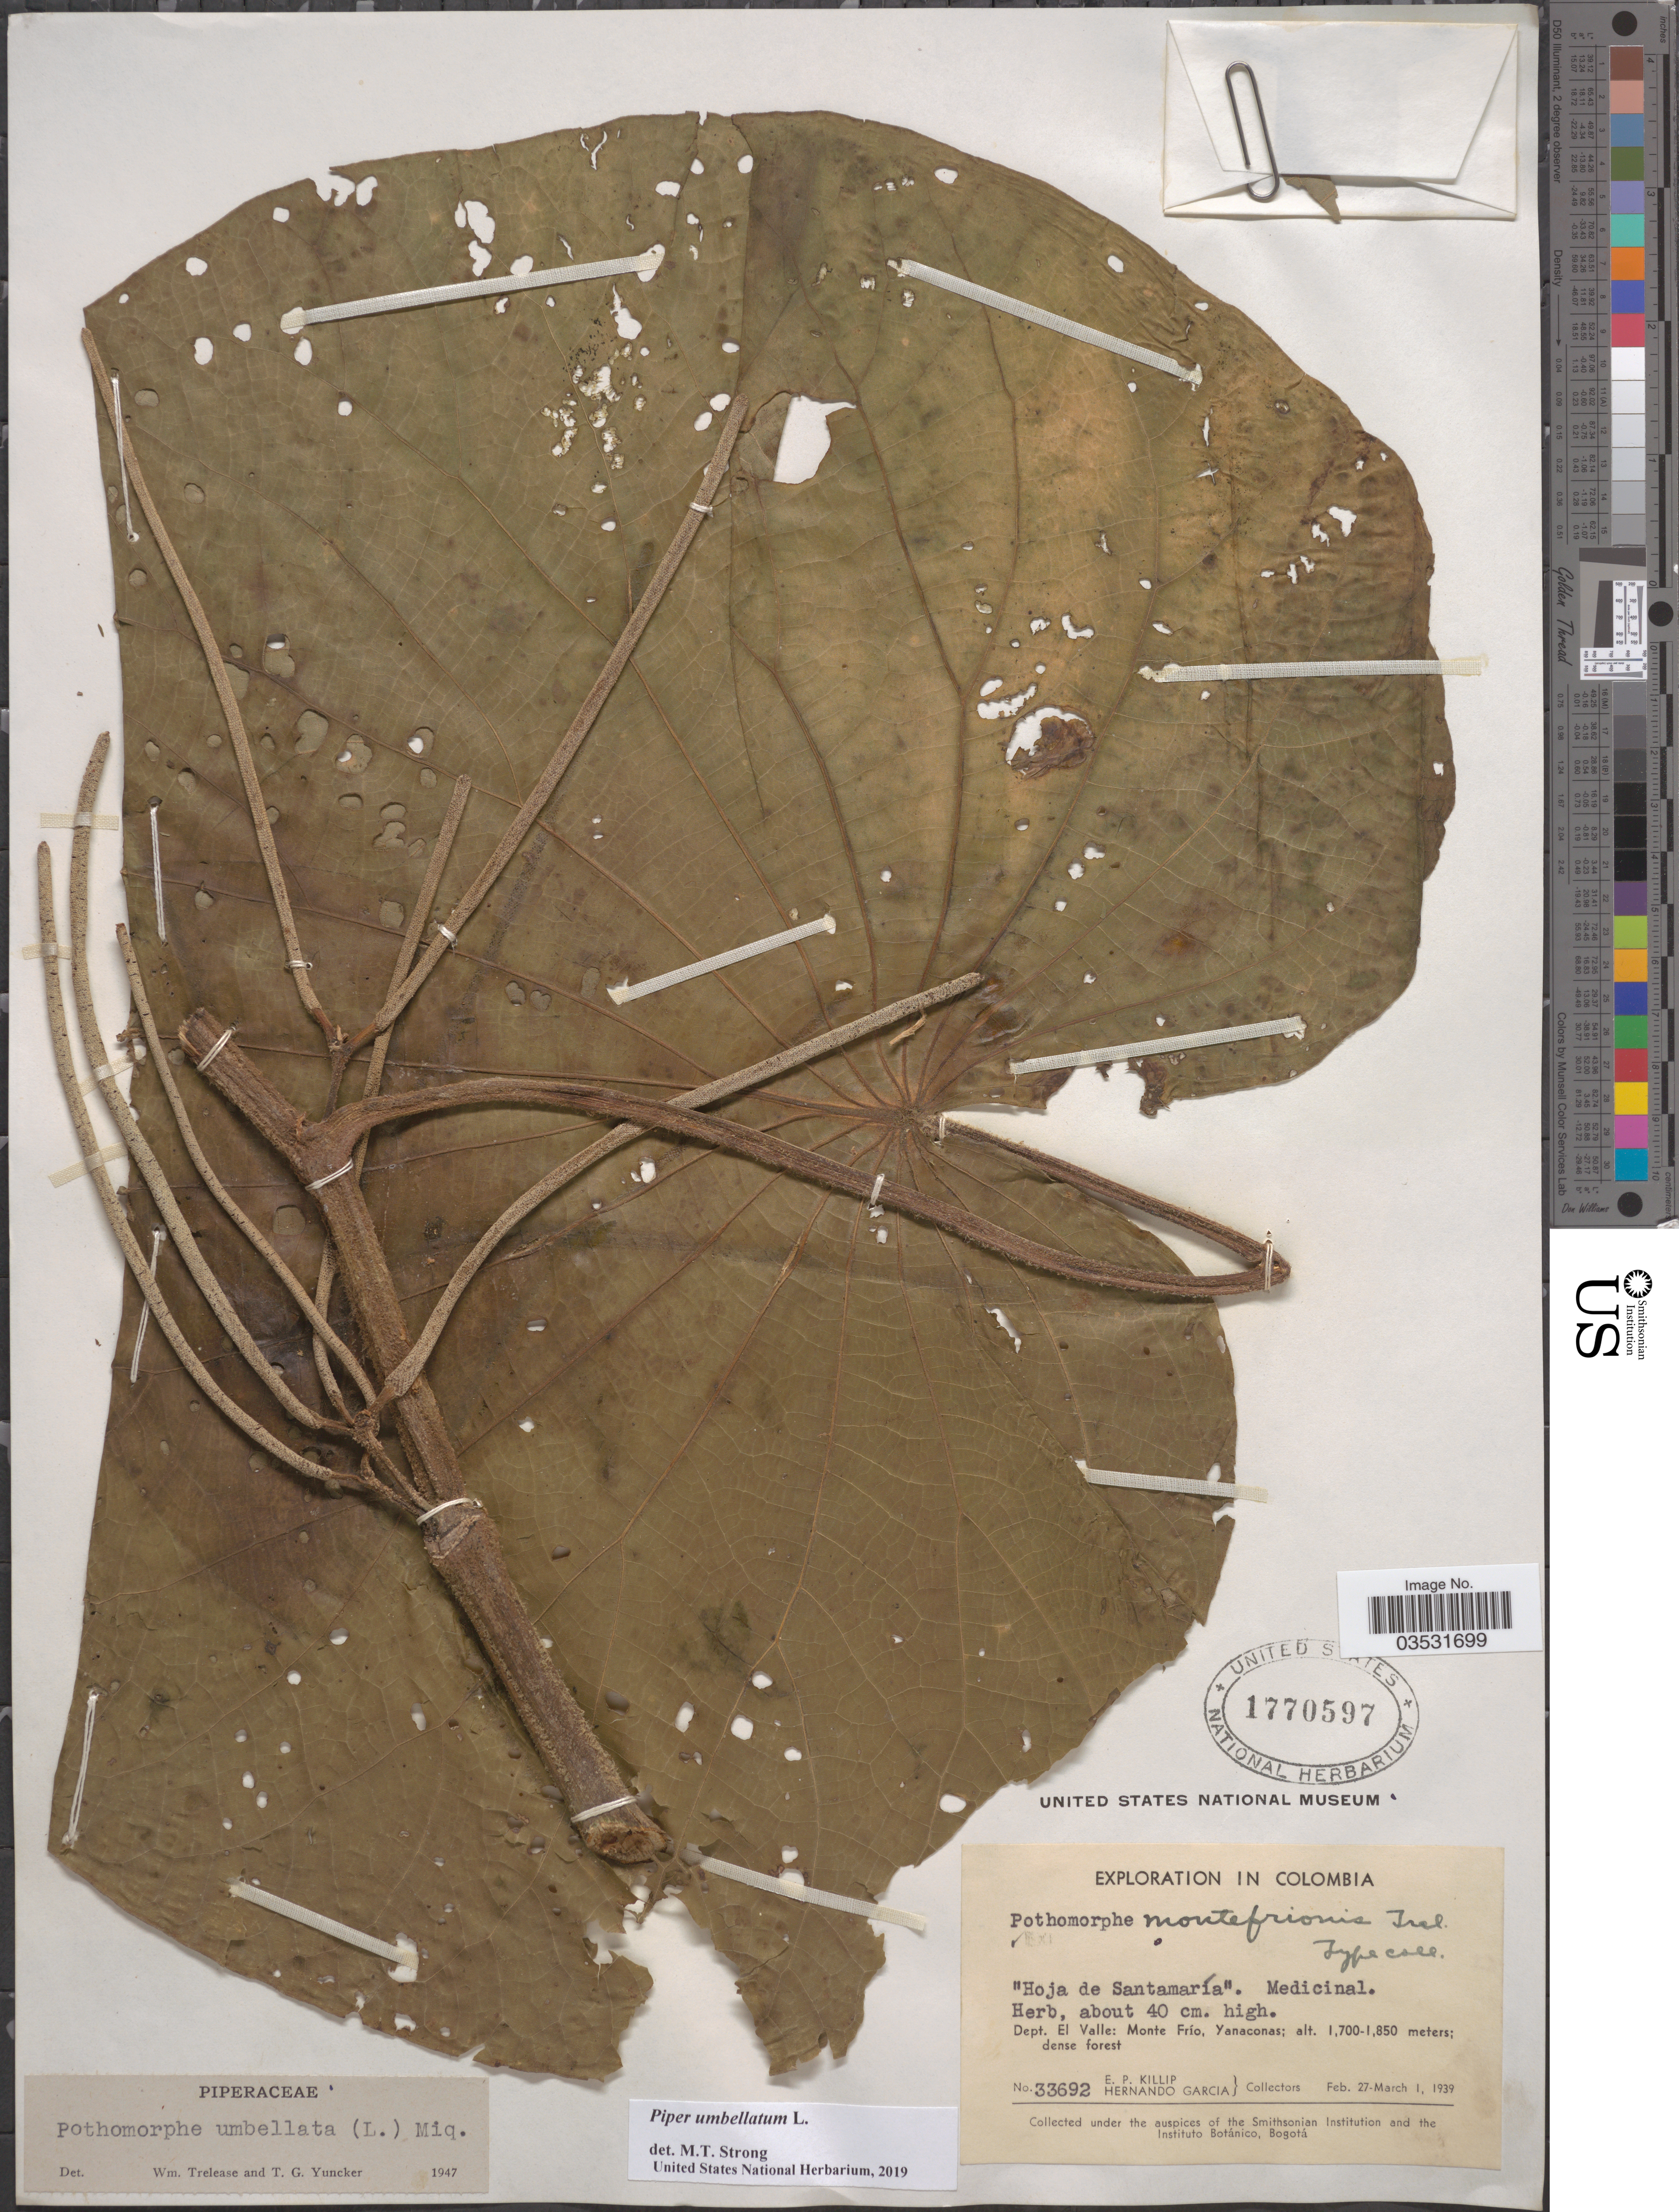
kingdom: Plantae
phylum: Tracheophyta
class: Magnoliopsida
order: Piperales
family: Piperaceae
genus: Piper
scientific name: Piper umbellatum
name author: L.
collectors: E. P. Killip & H. Garcia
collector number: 33692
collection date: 1939-02-27/1939-03-01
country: Colombia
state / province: Valle del Cauca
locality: Dept. El Valle: Monte Frío, Yanaconas.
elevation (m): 1700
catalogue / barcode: US 1770597